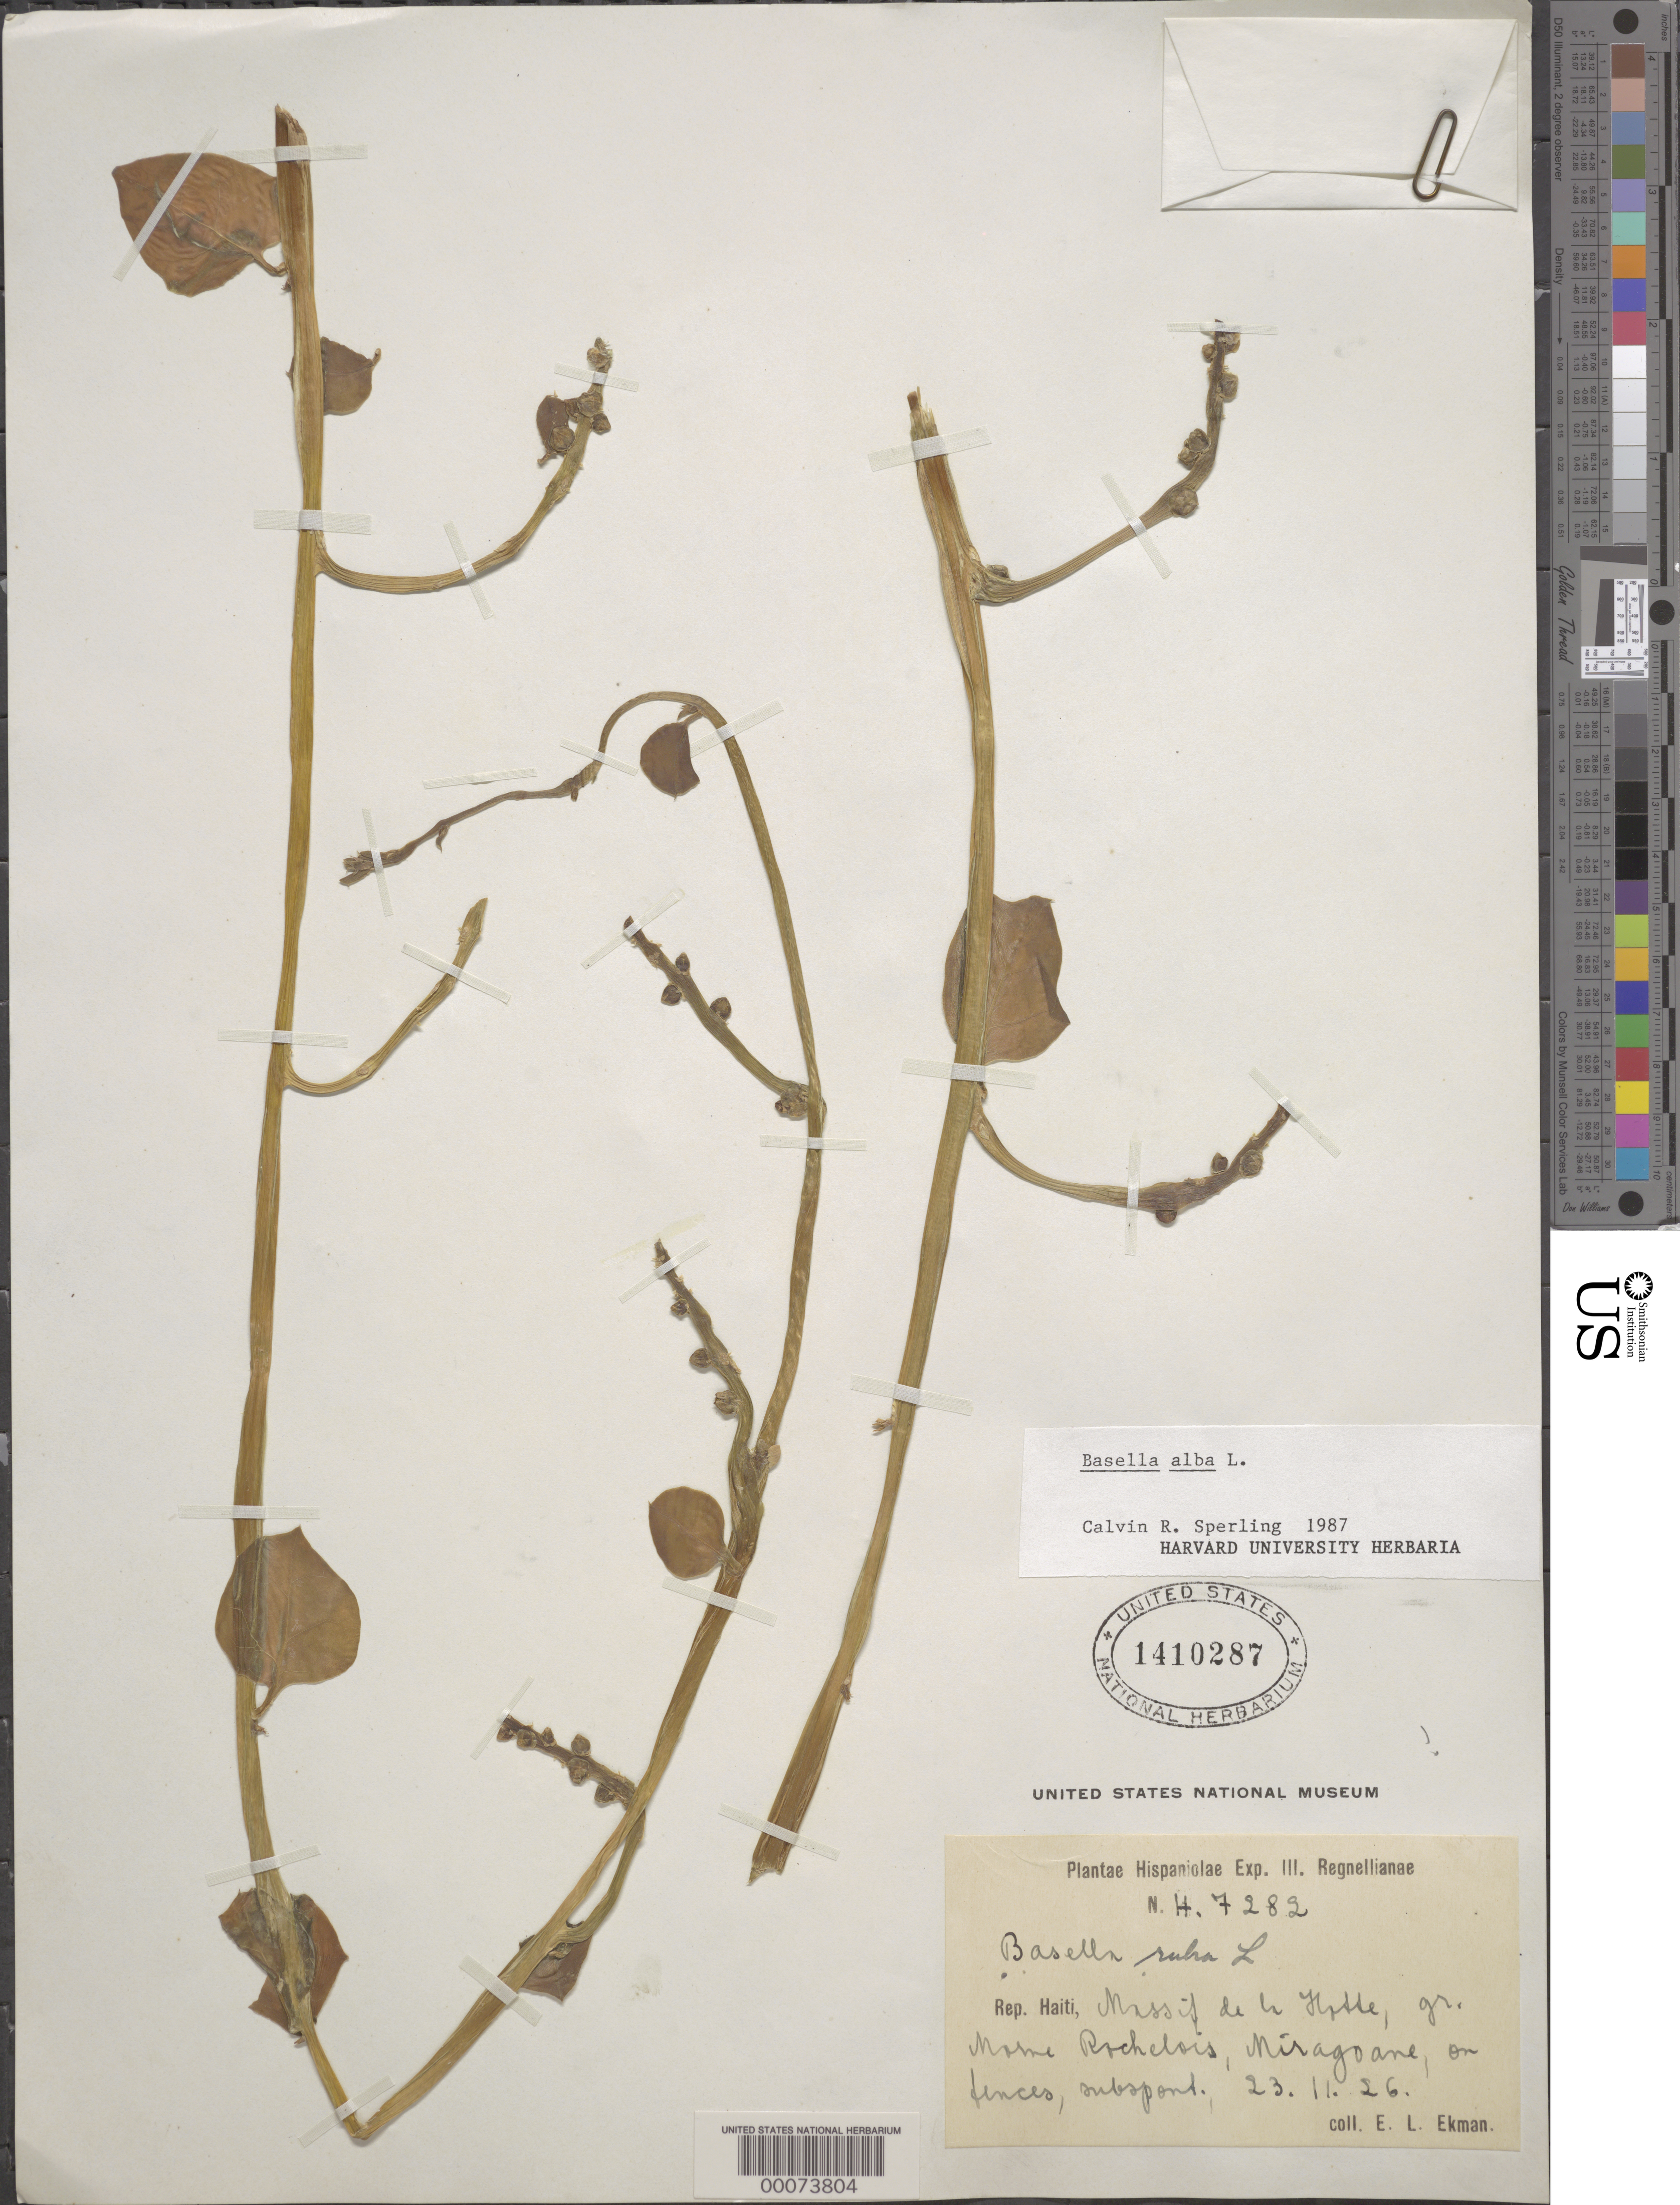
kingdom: Plantae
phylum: Tracheophyta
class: Magnoliopsida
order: Caryophyllales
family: Basellaceae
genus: Basella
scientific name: Basella alba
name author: L.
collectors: E. L. Ekman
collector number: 7282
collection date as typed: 23 Nov 1926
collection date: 1926-11-23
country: Haiti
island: Hispaniola Island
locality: Miragoane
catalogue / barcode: US 1410287